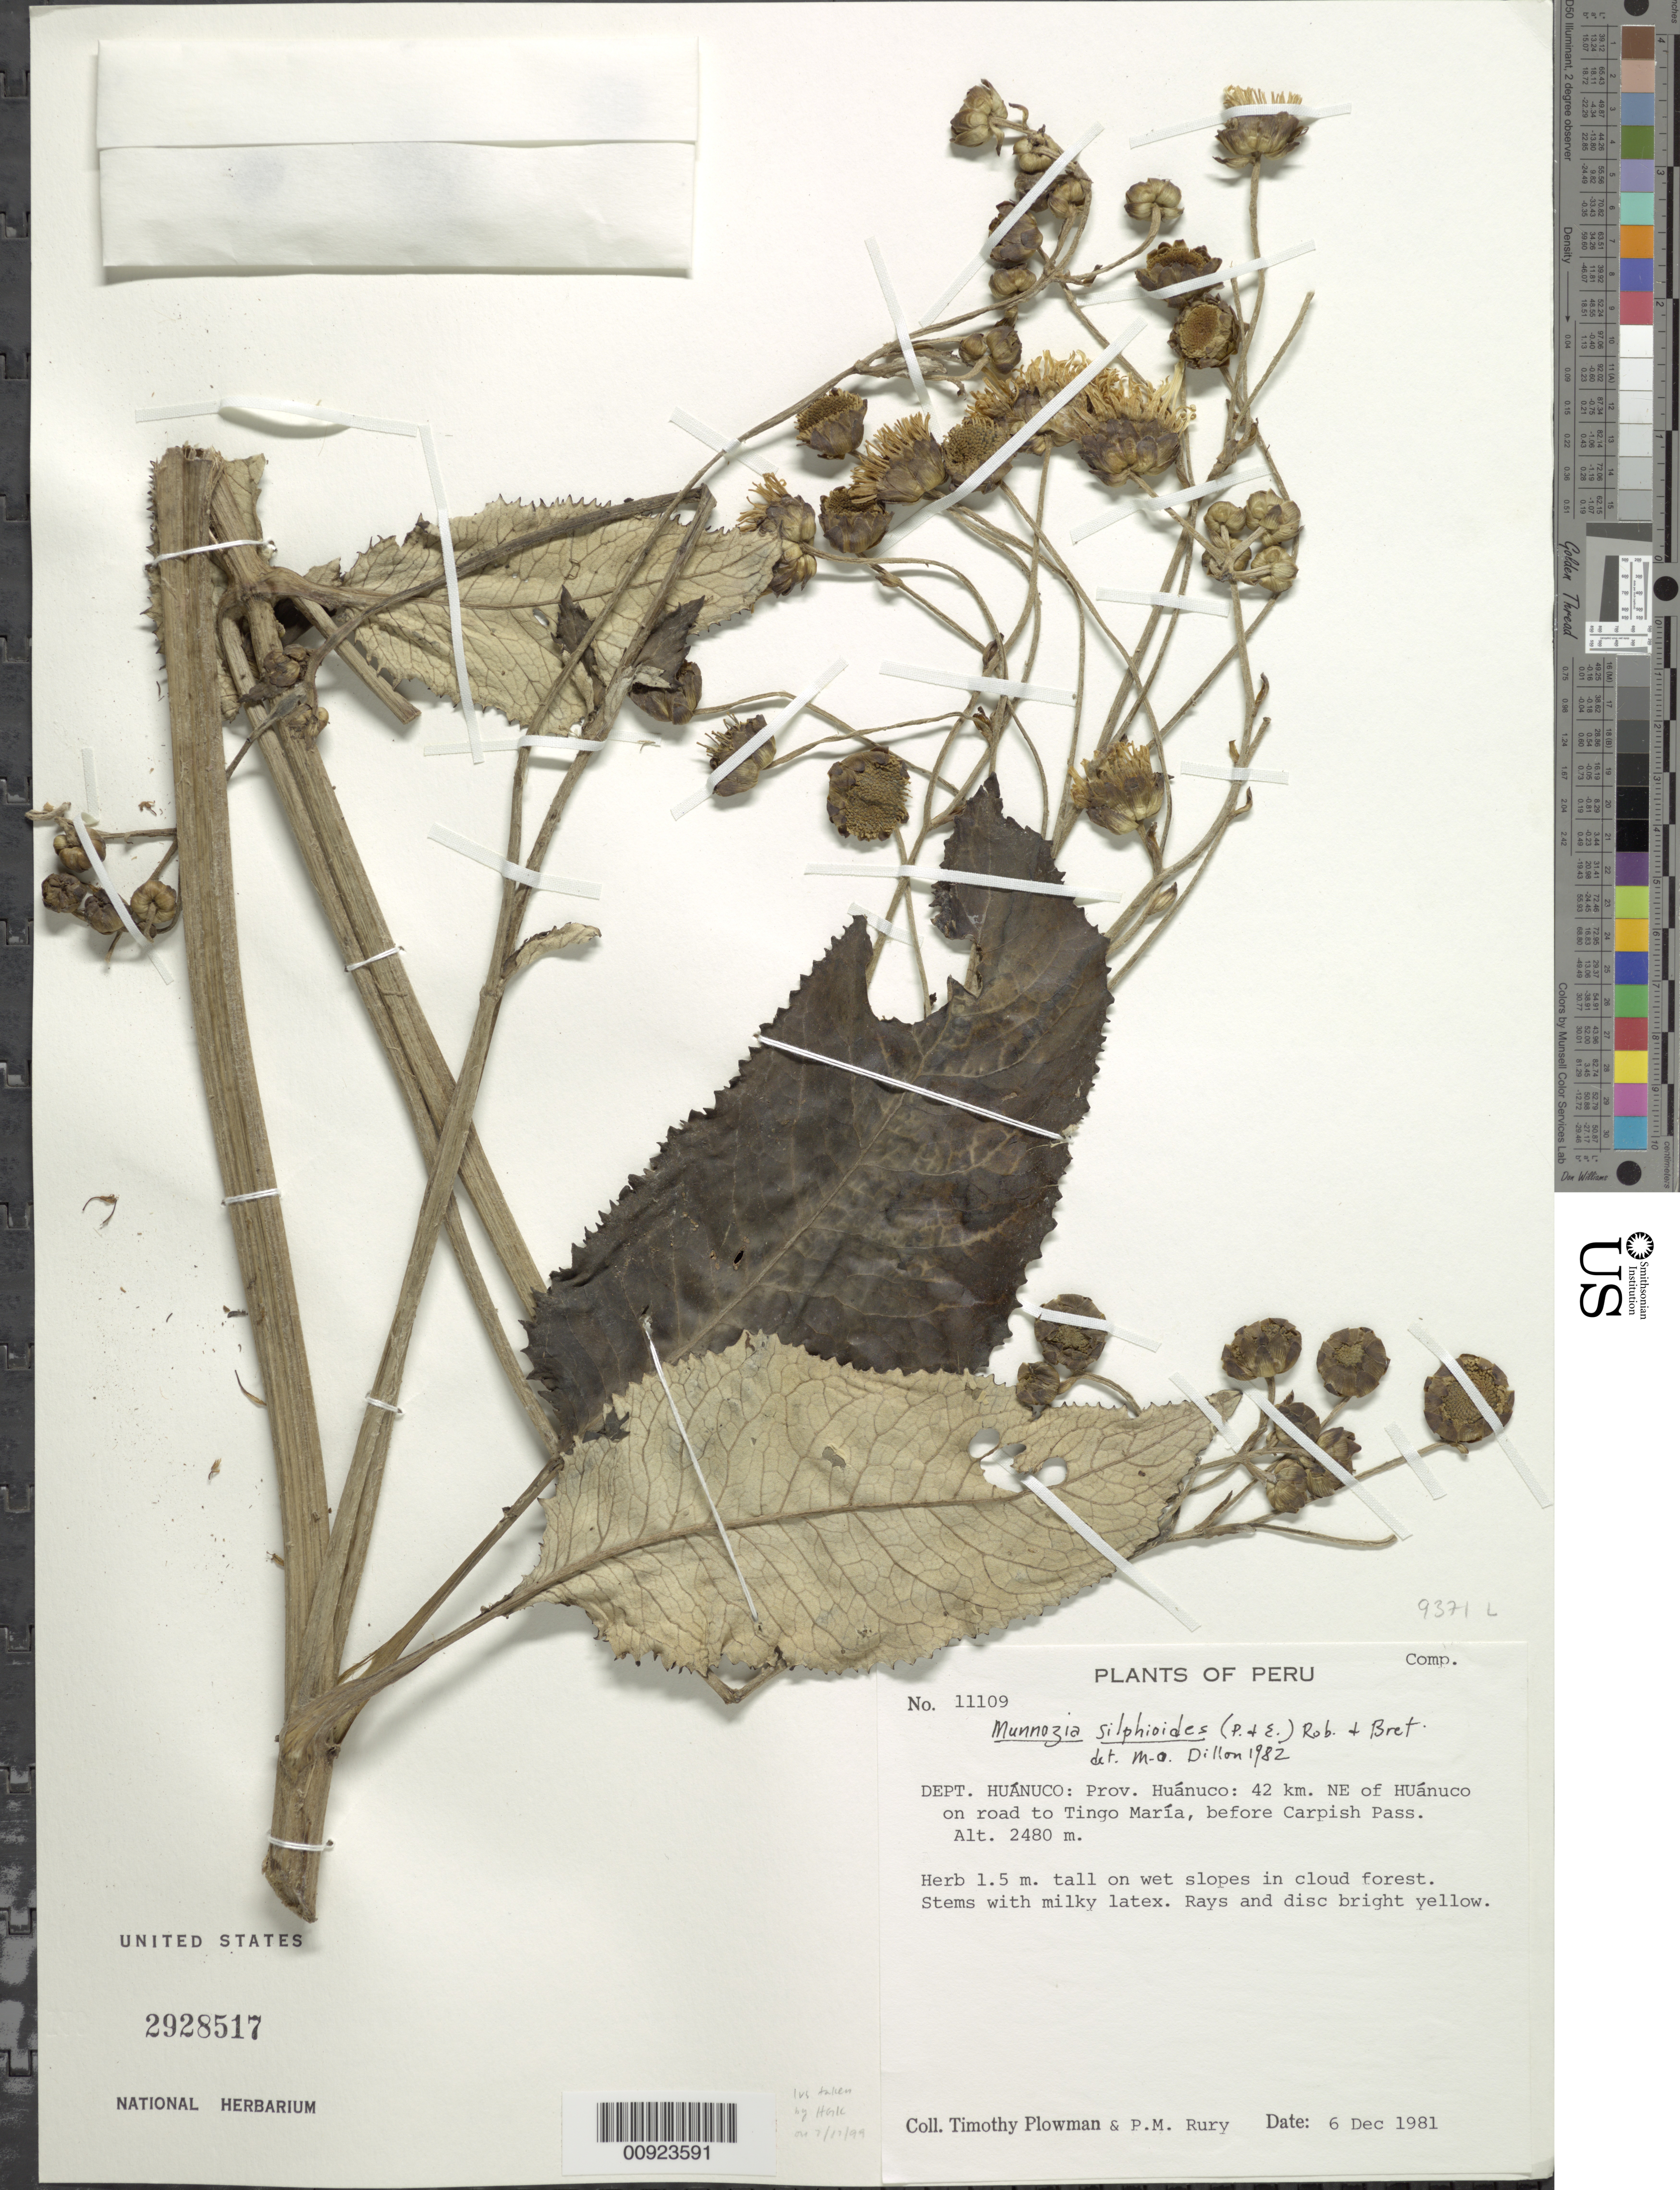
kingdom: Plantae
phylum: Tracheophyta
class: Magnoliopsida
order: Asterales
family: Asteraceae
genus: Munnozia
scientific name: Munnozia silphioides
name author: (Poepp. & Endl.) H. Rob. & Brettell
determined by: Dillon, M. O.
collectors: T. Plowman & P. M. Rury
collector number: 11109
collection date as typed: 6 December 1981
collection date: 1981-12-06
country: Peru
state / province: Huánuco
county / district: Huánuco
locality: Huánuco, 42 km NE of on road to Tingo María, before Carpish Pass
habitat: Wet slopes in cloud forest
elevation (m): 2480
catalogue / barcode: US 2928517